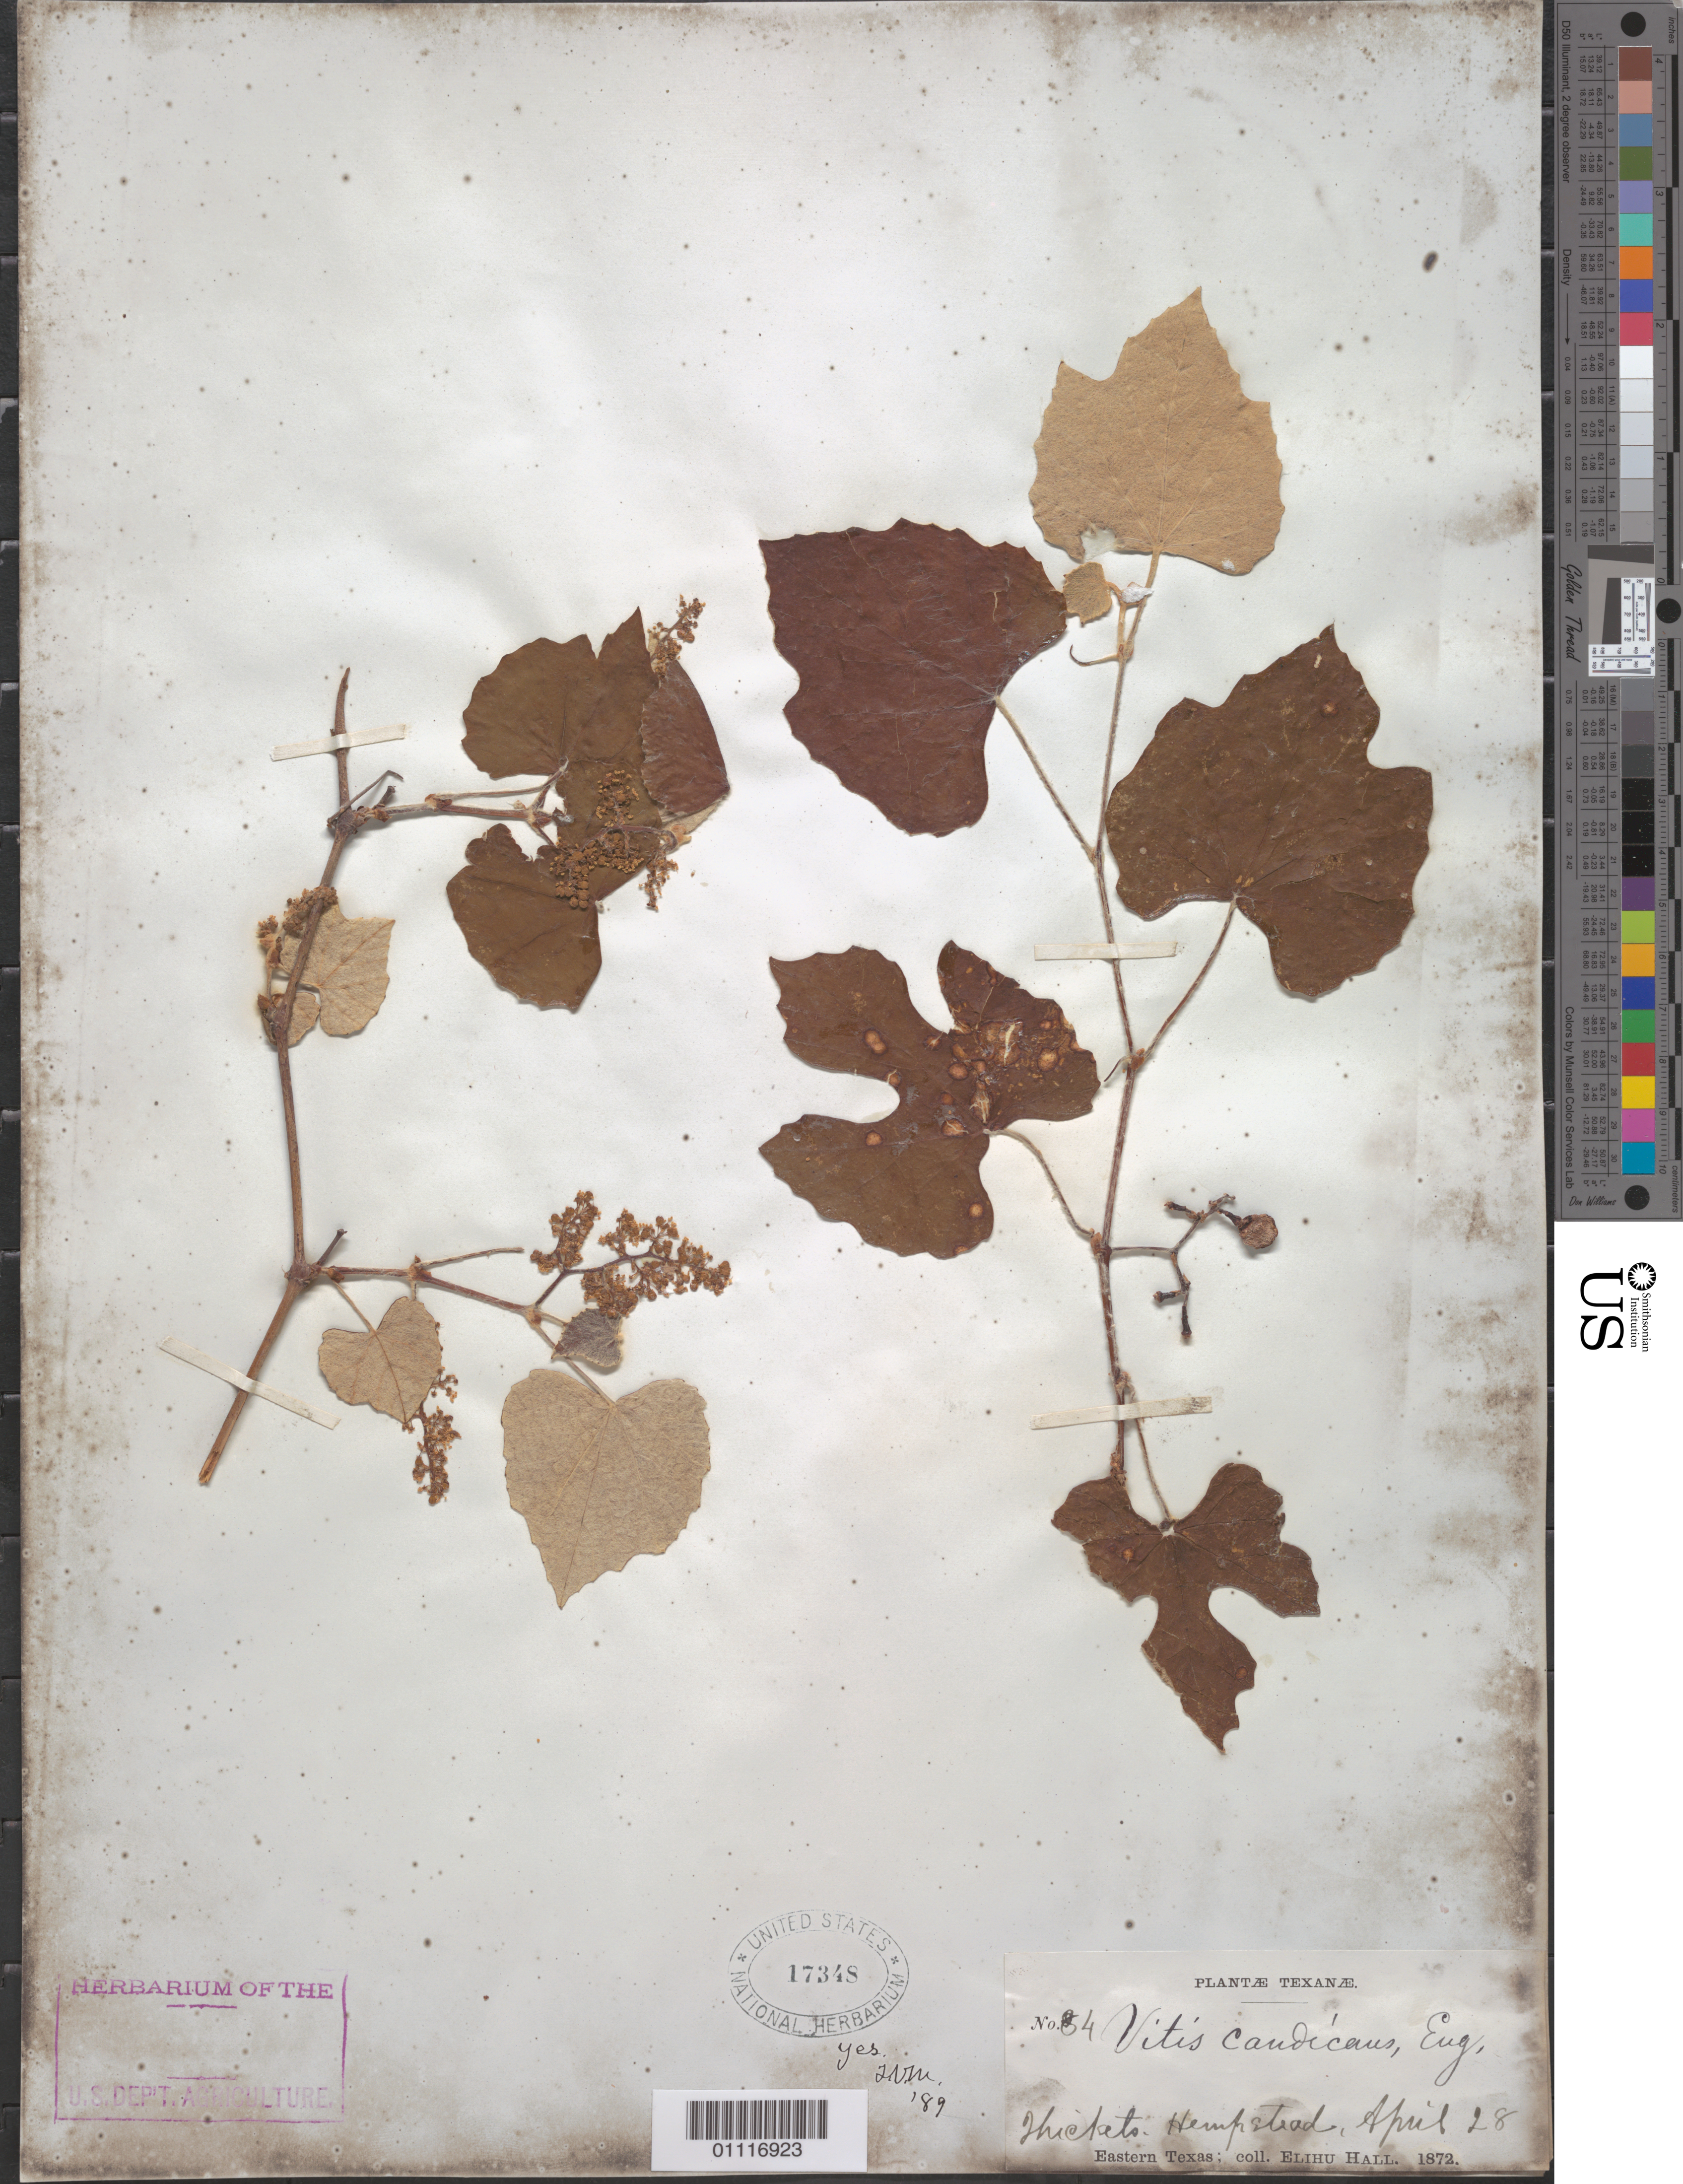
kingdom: Plantae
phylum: Tracheophyta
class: Magnoliopsida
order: Vitales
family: Vitaceae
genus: Vitis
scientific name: Vitis mustangensis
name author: Buckley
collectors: E. Hall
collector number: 84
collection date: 1872-04-28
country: United States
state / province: Texas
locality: Thickets, Hempstead, Eastern Texas.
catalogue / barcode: US 17348